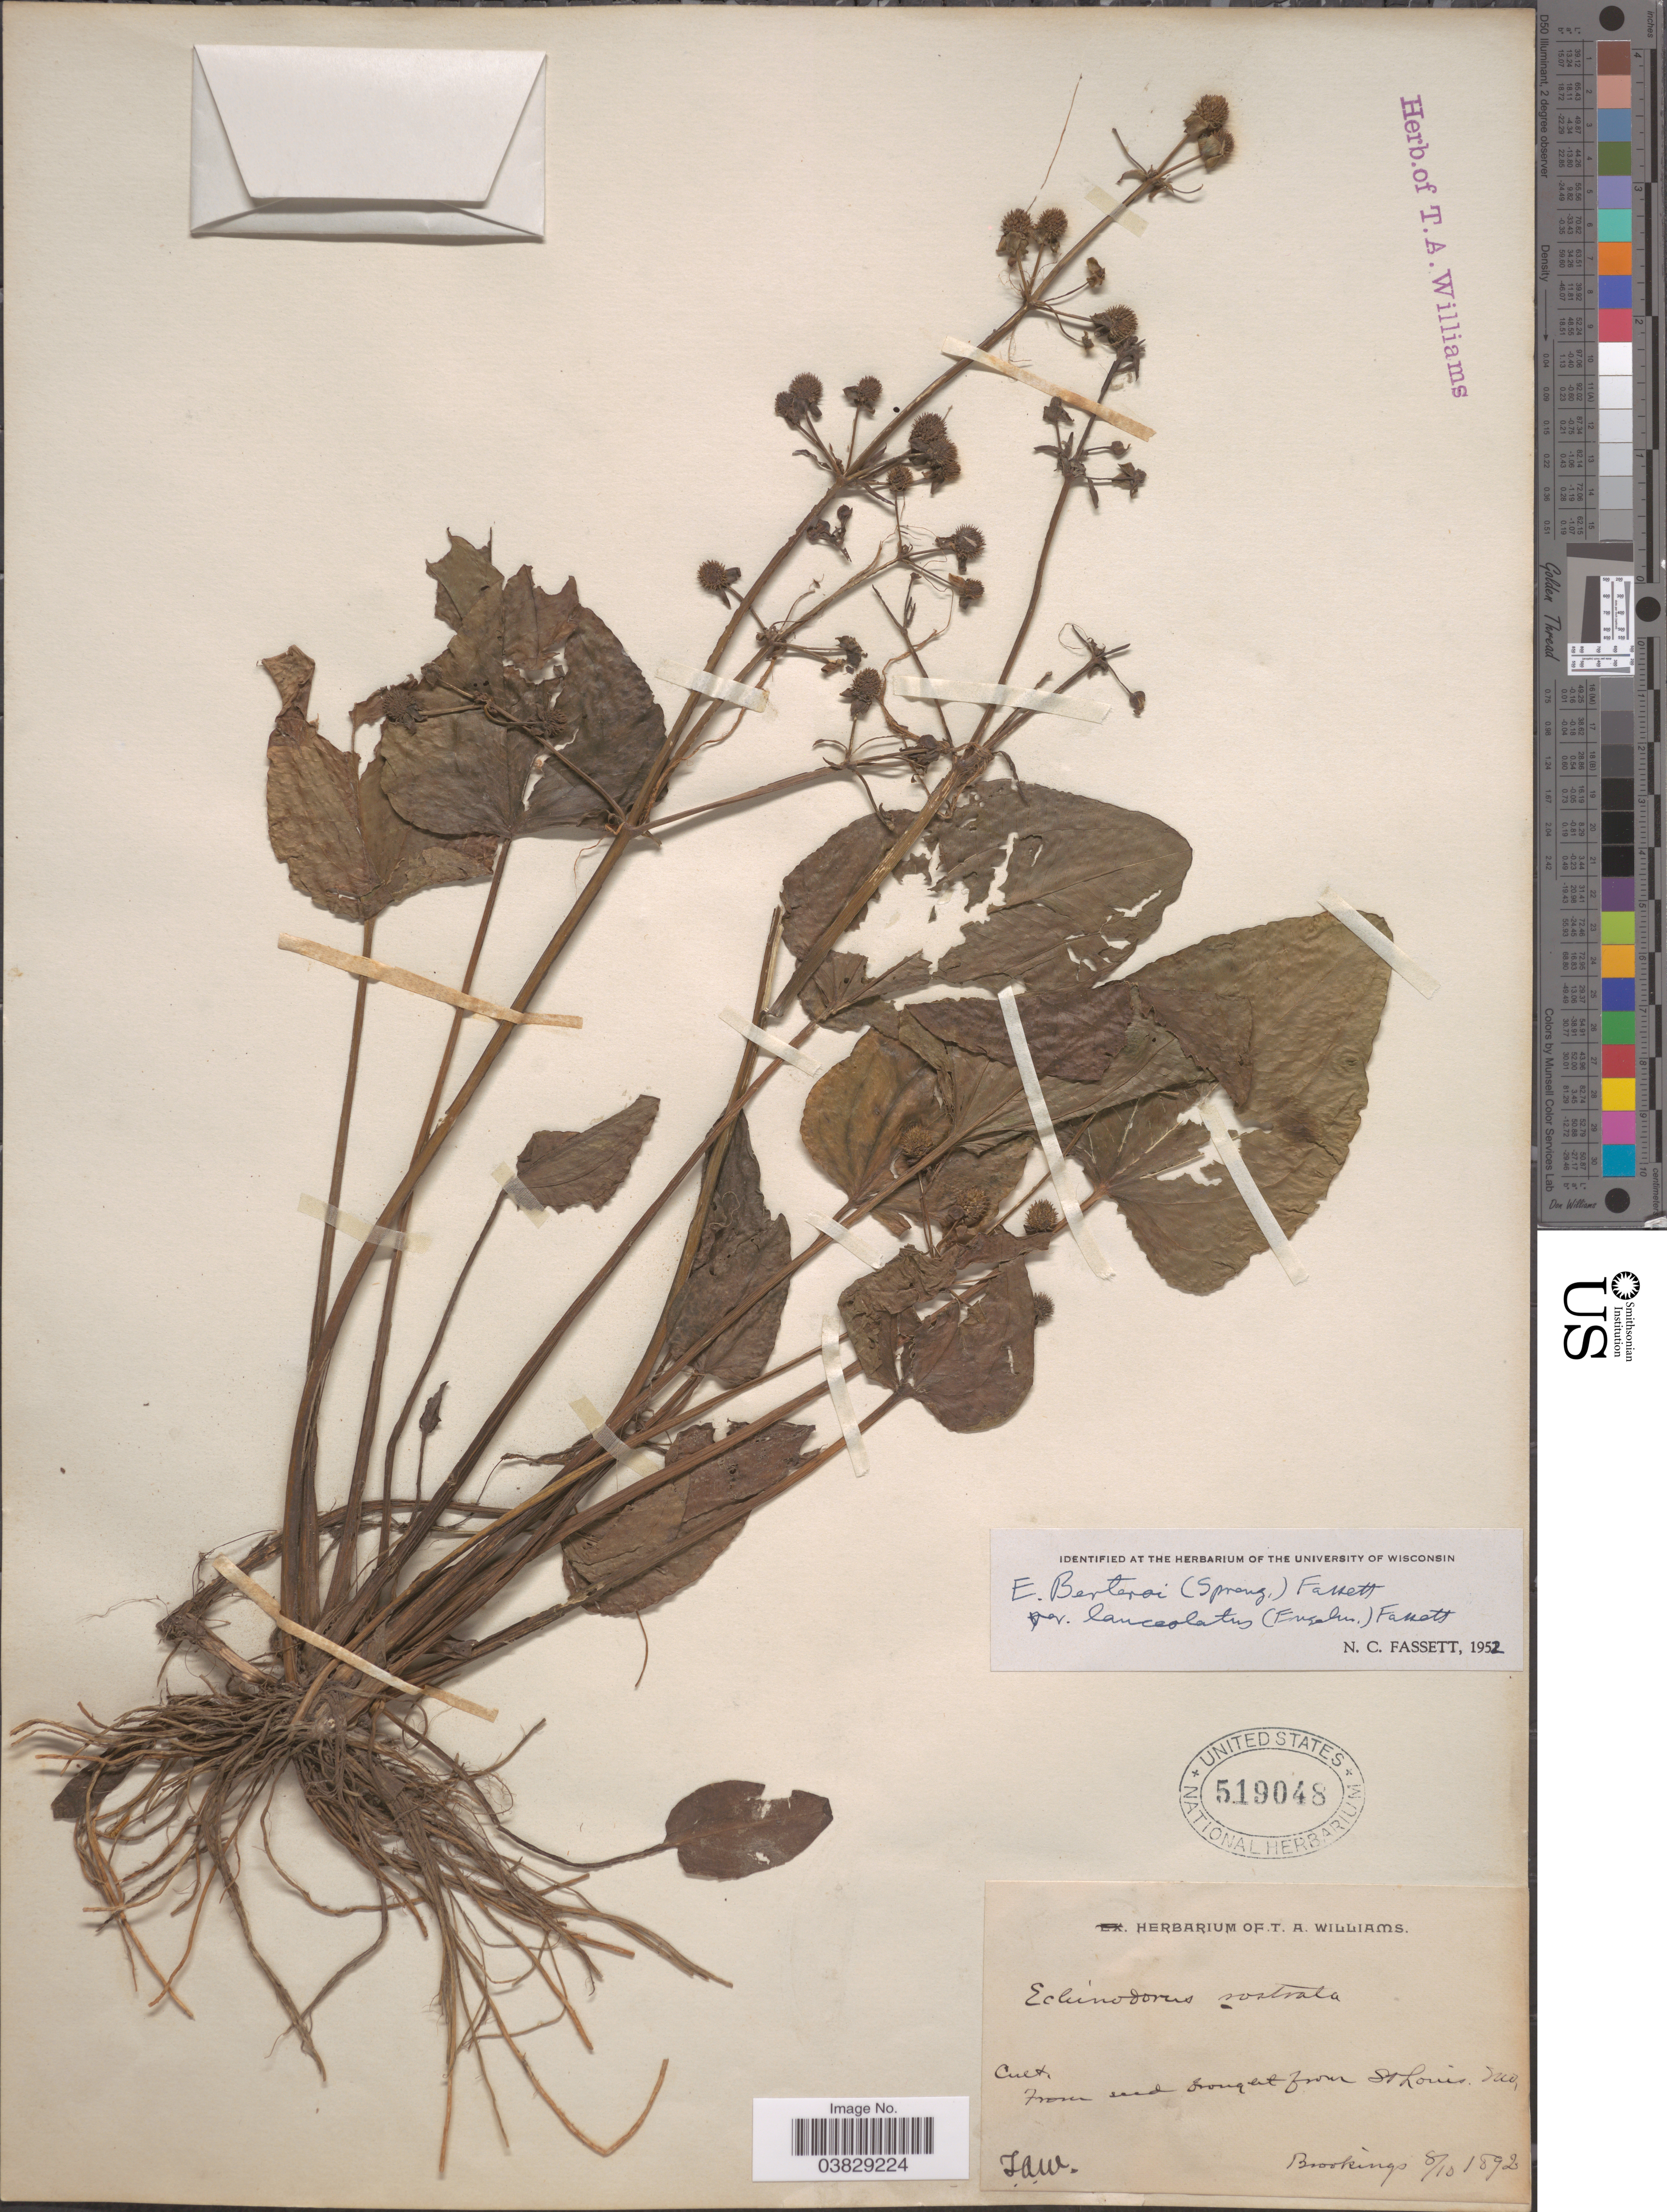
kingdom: Plantae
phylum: Tracheophyta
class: Liliopsida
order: Alismatales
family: Alismataceae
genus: Echinodorus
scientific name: Echinodorus berteroi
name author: (Spreng.) Fassett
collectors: T. Williams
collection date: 1892-10-08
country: United States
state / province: Missouri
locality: St. Louis.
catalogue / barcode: US 519048